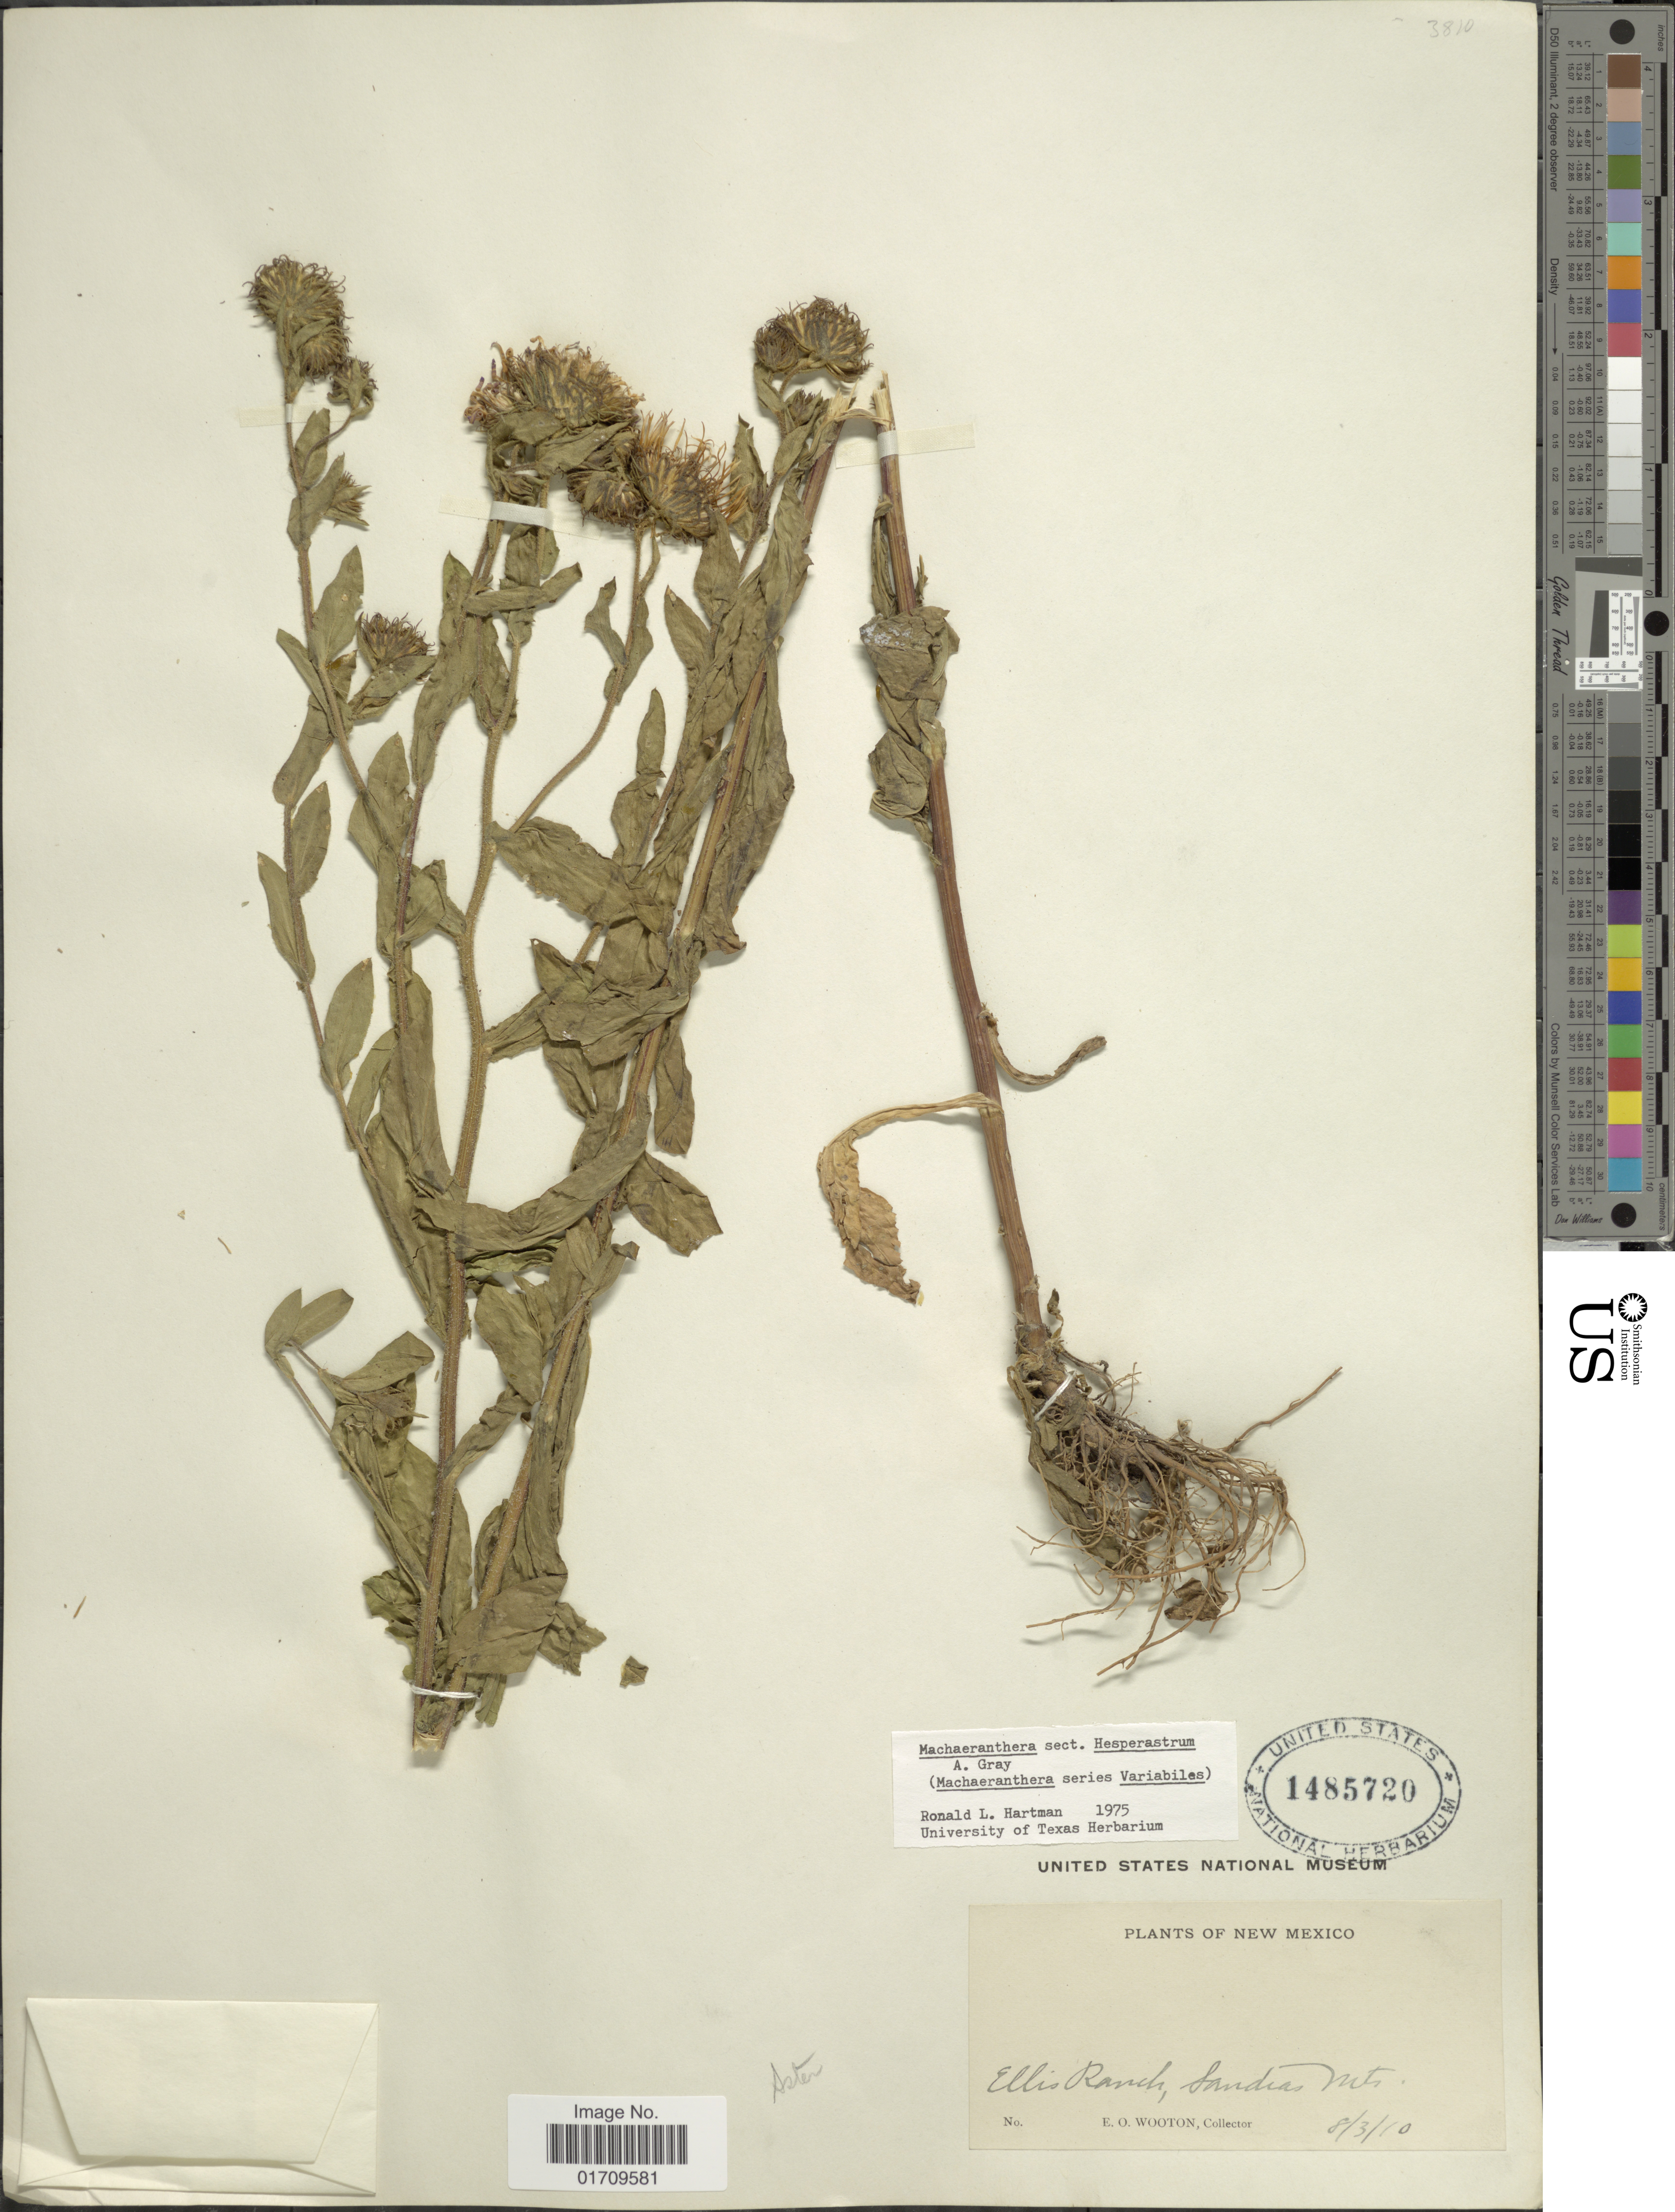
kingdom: Plantae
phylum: Tracheophyta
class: Magnoliopsida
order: Asterales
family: Asteraceae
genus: Machaeranthera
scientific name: Machaeranthera sp.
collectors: E. O. Wooton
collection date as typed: Transcribed d/m/y: 3/8/10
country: United States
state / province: New Mexico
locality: Ellis Ranch, Sandia Mts.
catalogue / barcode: US 1485720